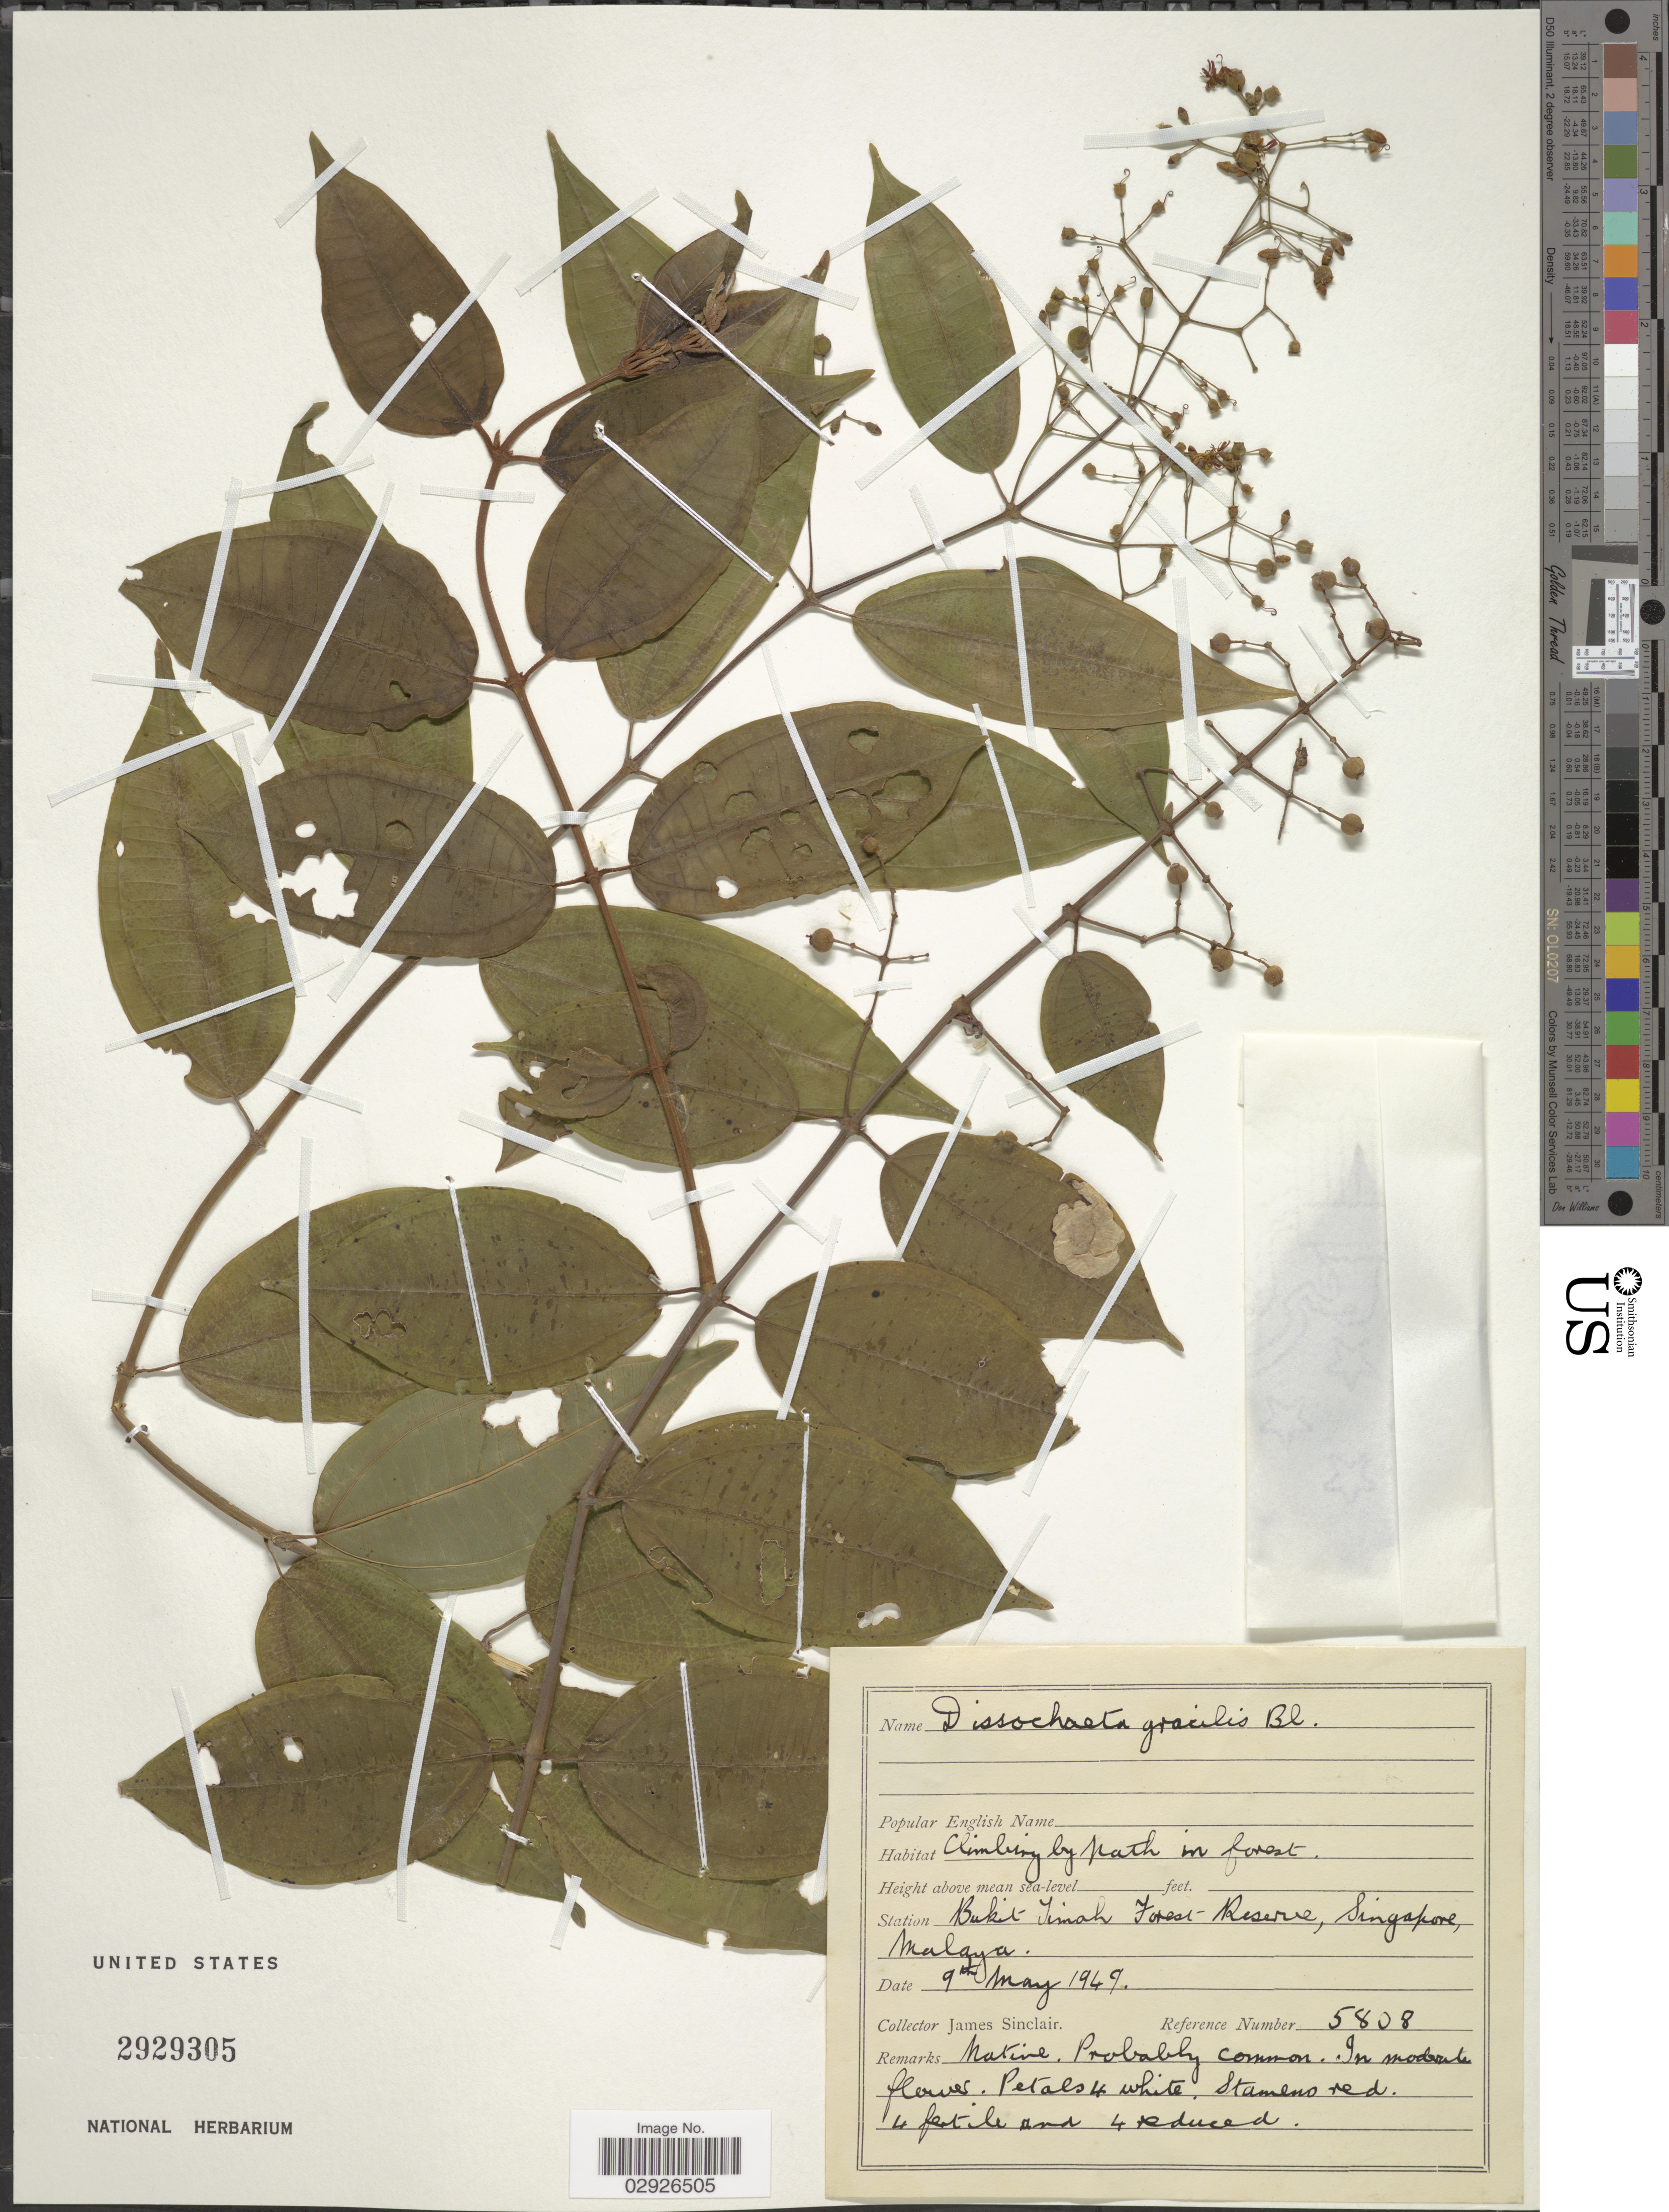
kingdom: Plantae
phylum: Tracheophyta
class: Magnoliopsida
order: Myrtales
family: Melastomataceae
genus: Dissochaeta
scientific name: Dissochaeta gracilis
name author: Blume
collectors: J. Sinclair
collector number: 5808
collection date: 1947-05-09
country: Singapore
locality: Station Bukit Timah Forest Reserve, Malaya.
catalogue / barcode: US 2929305